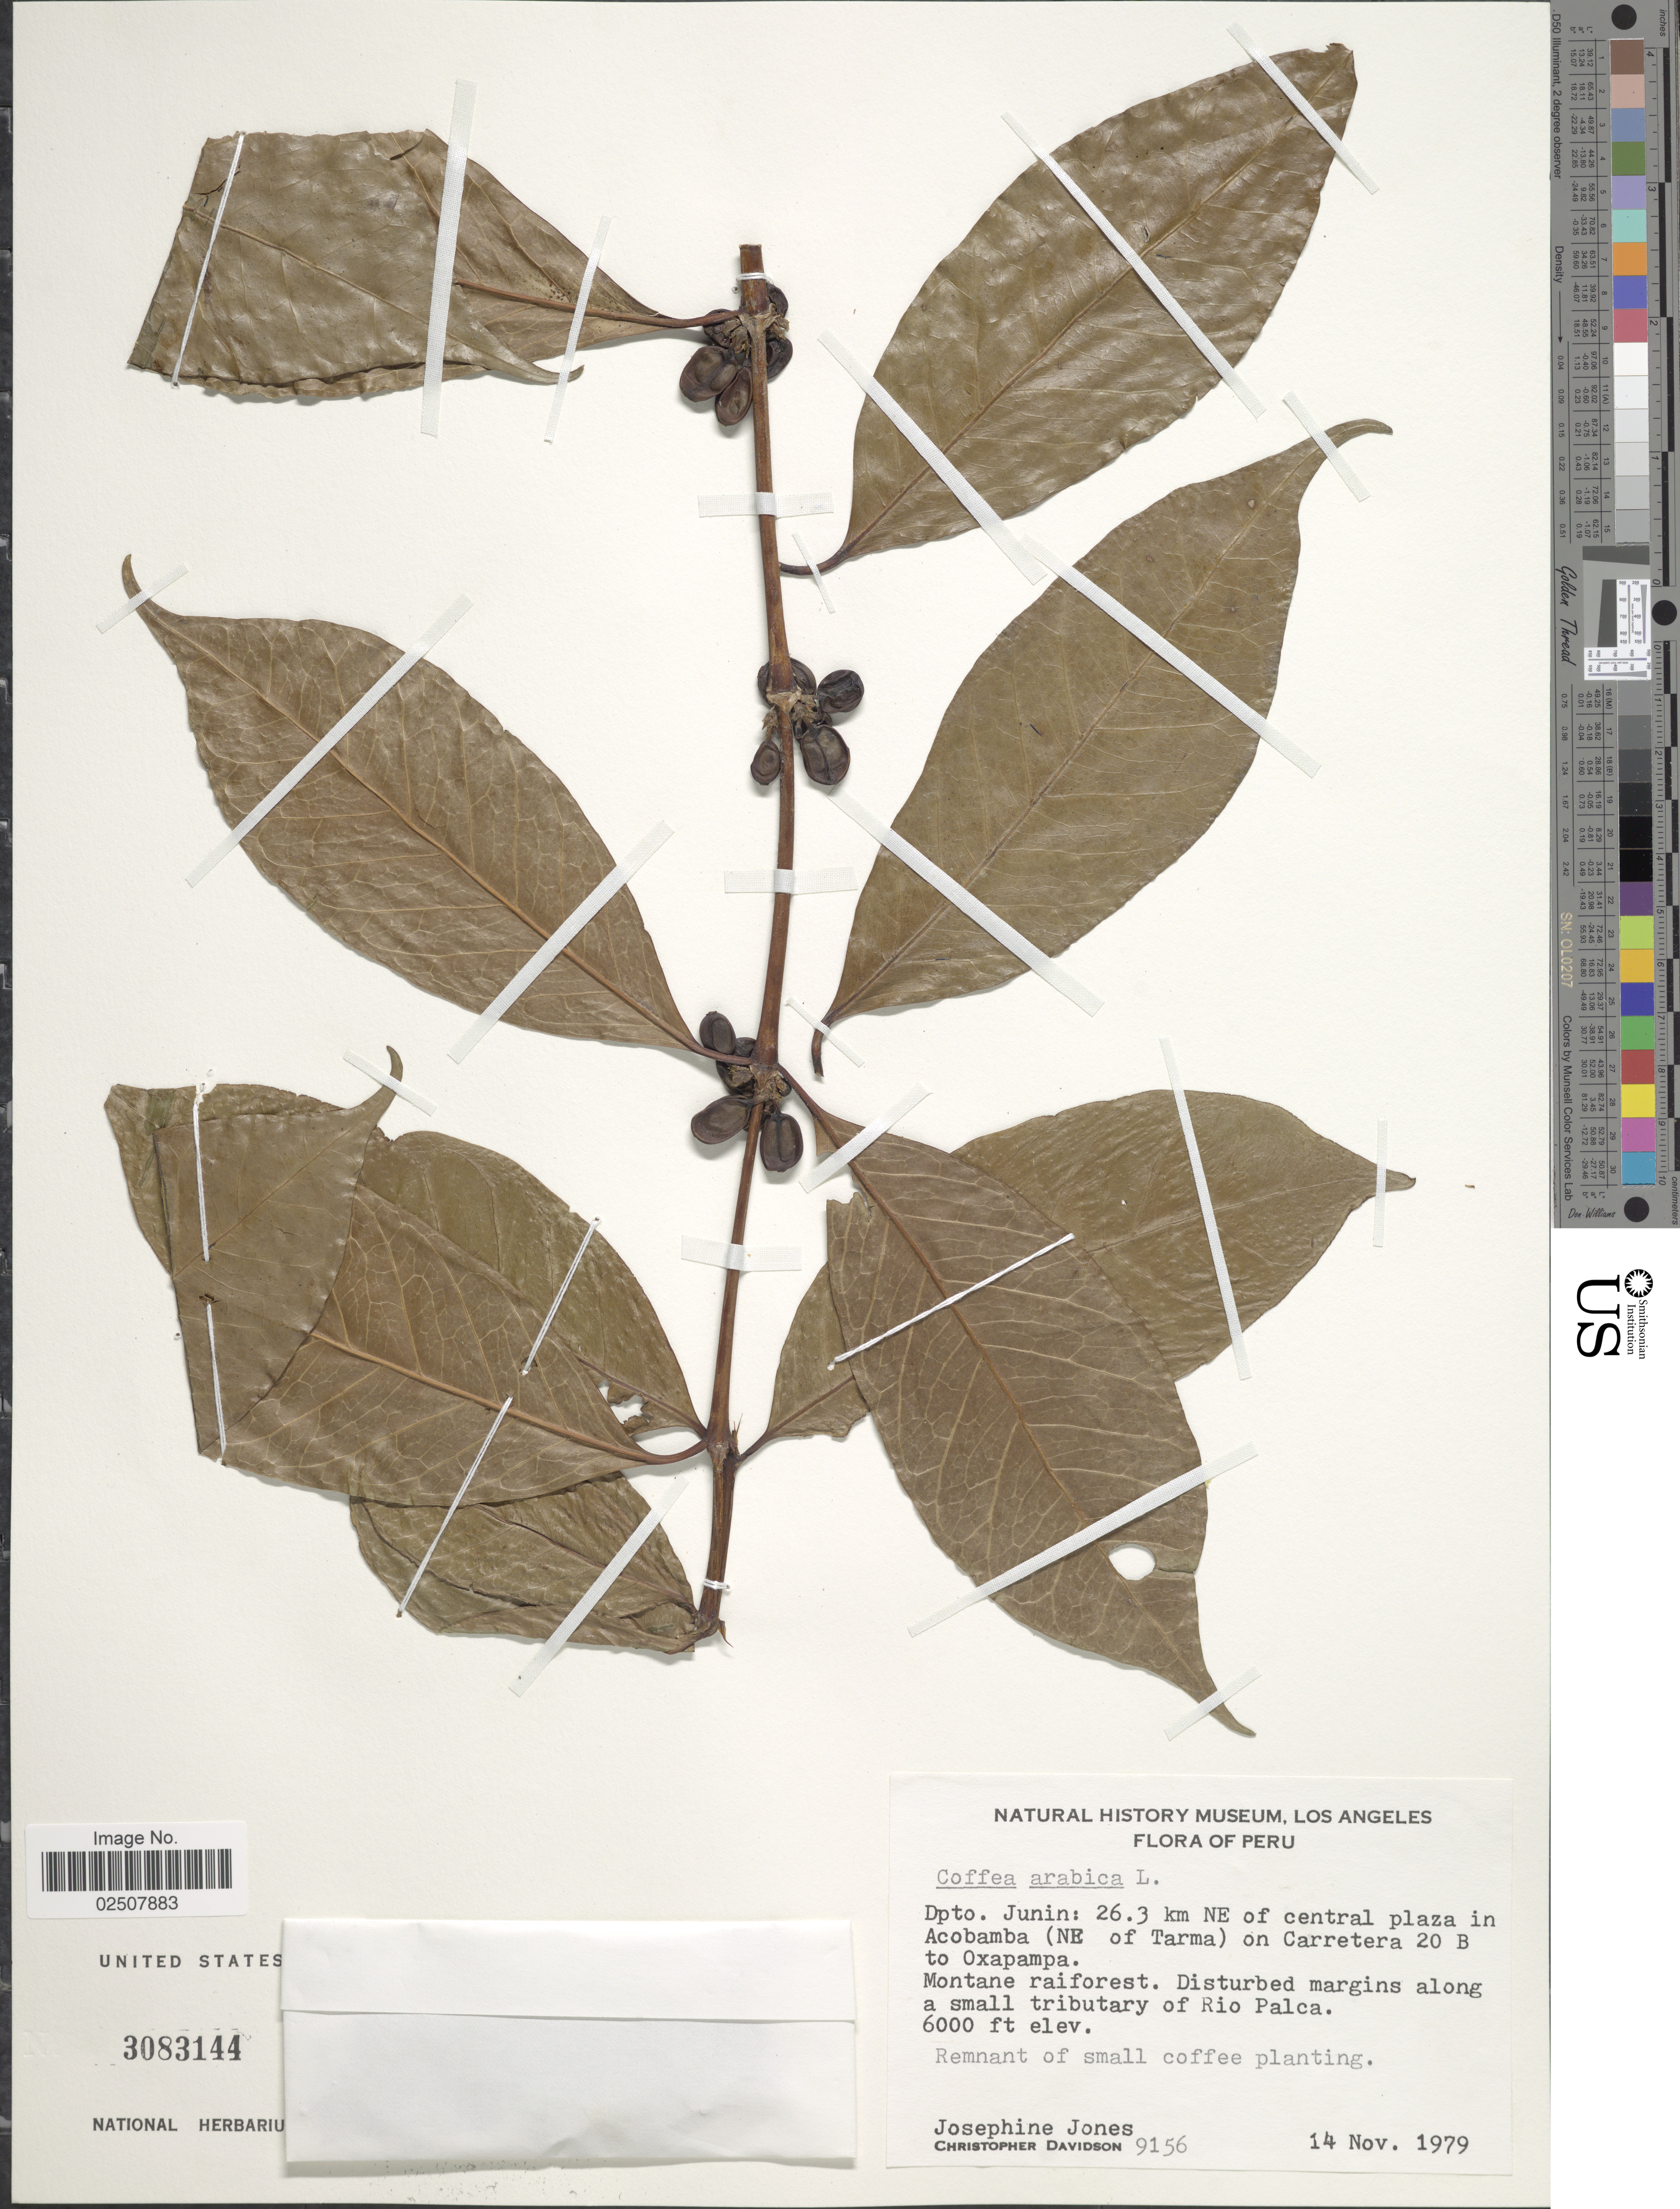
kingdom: Plantae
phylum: Tracheophyta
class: Magnoliopsida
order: Gentianales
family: Rubiaceae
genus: Coffea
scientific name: Coffea arabica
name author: L.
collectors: J. Jones & C. Davidson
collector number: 9156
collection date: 1979-11-14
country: Peru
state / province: Junín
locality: Dpto. Junin: 26.3 km NE of central plaza in Acobamba (NE of Tarma) on Carretera 20 B to Oxapampa. Montane raiforest. Disturbed margins along a small tributary of Rio Palca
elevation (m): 1829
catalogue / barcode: US 3083144